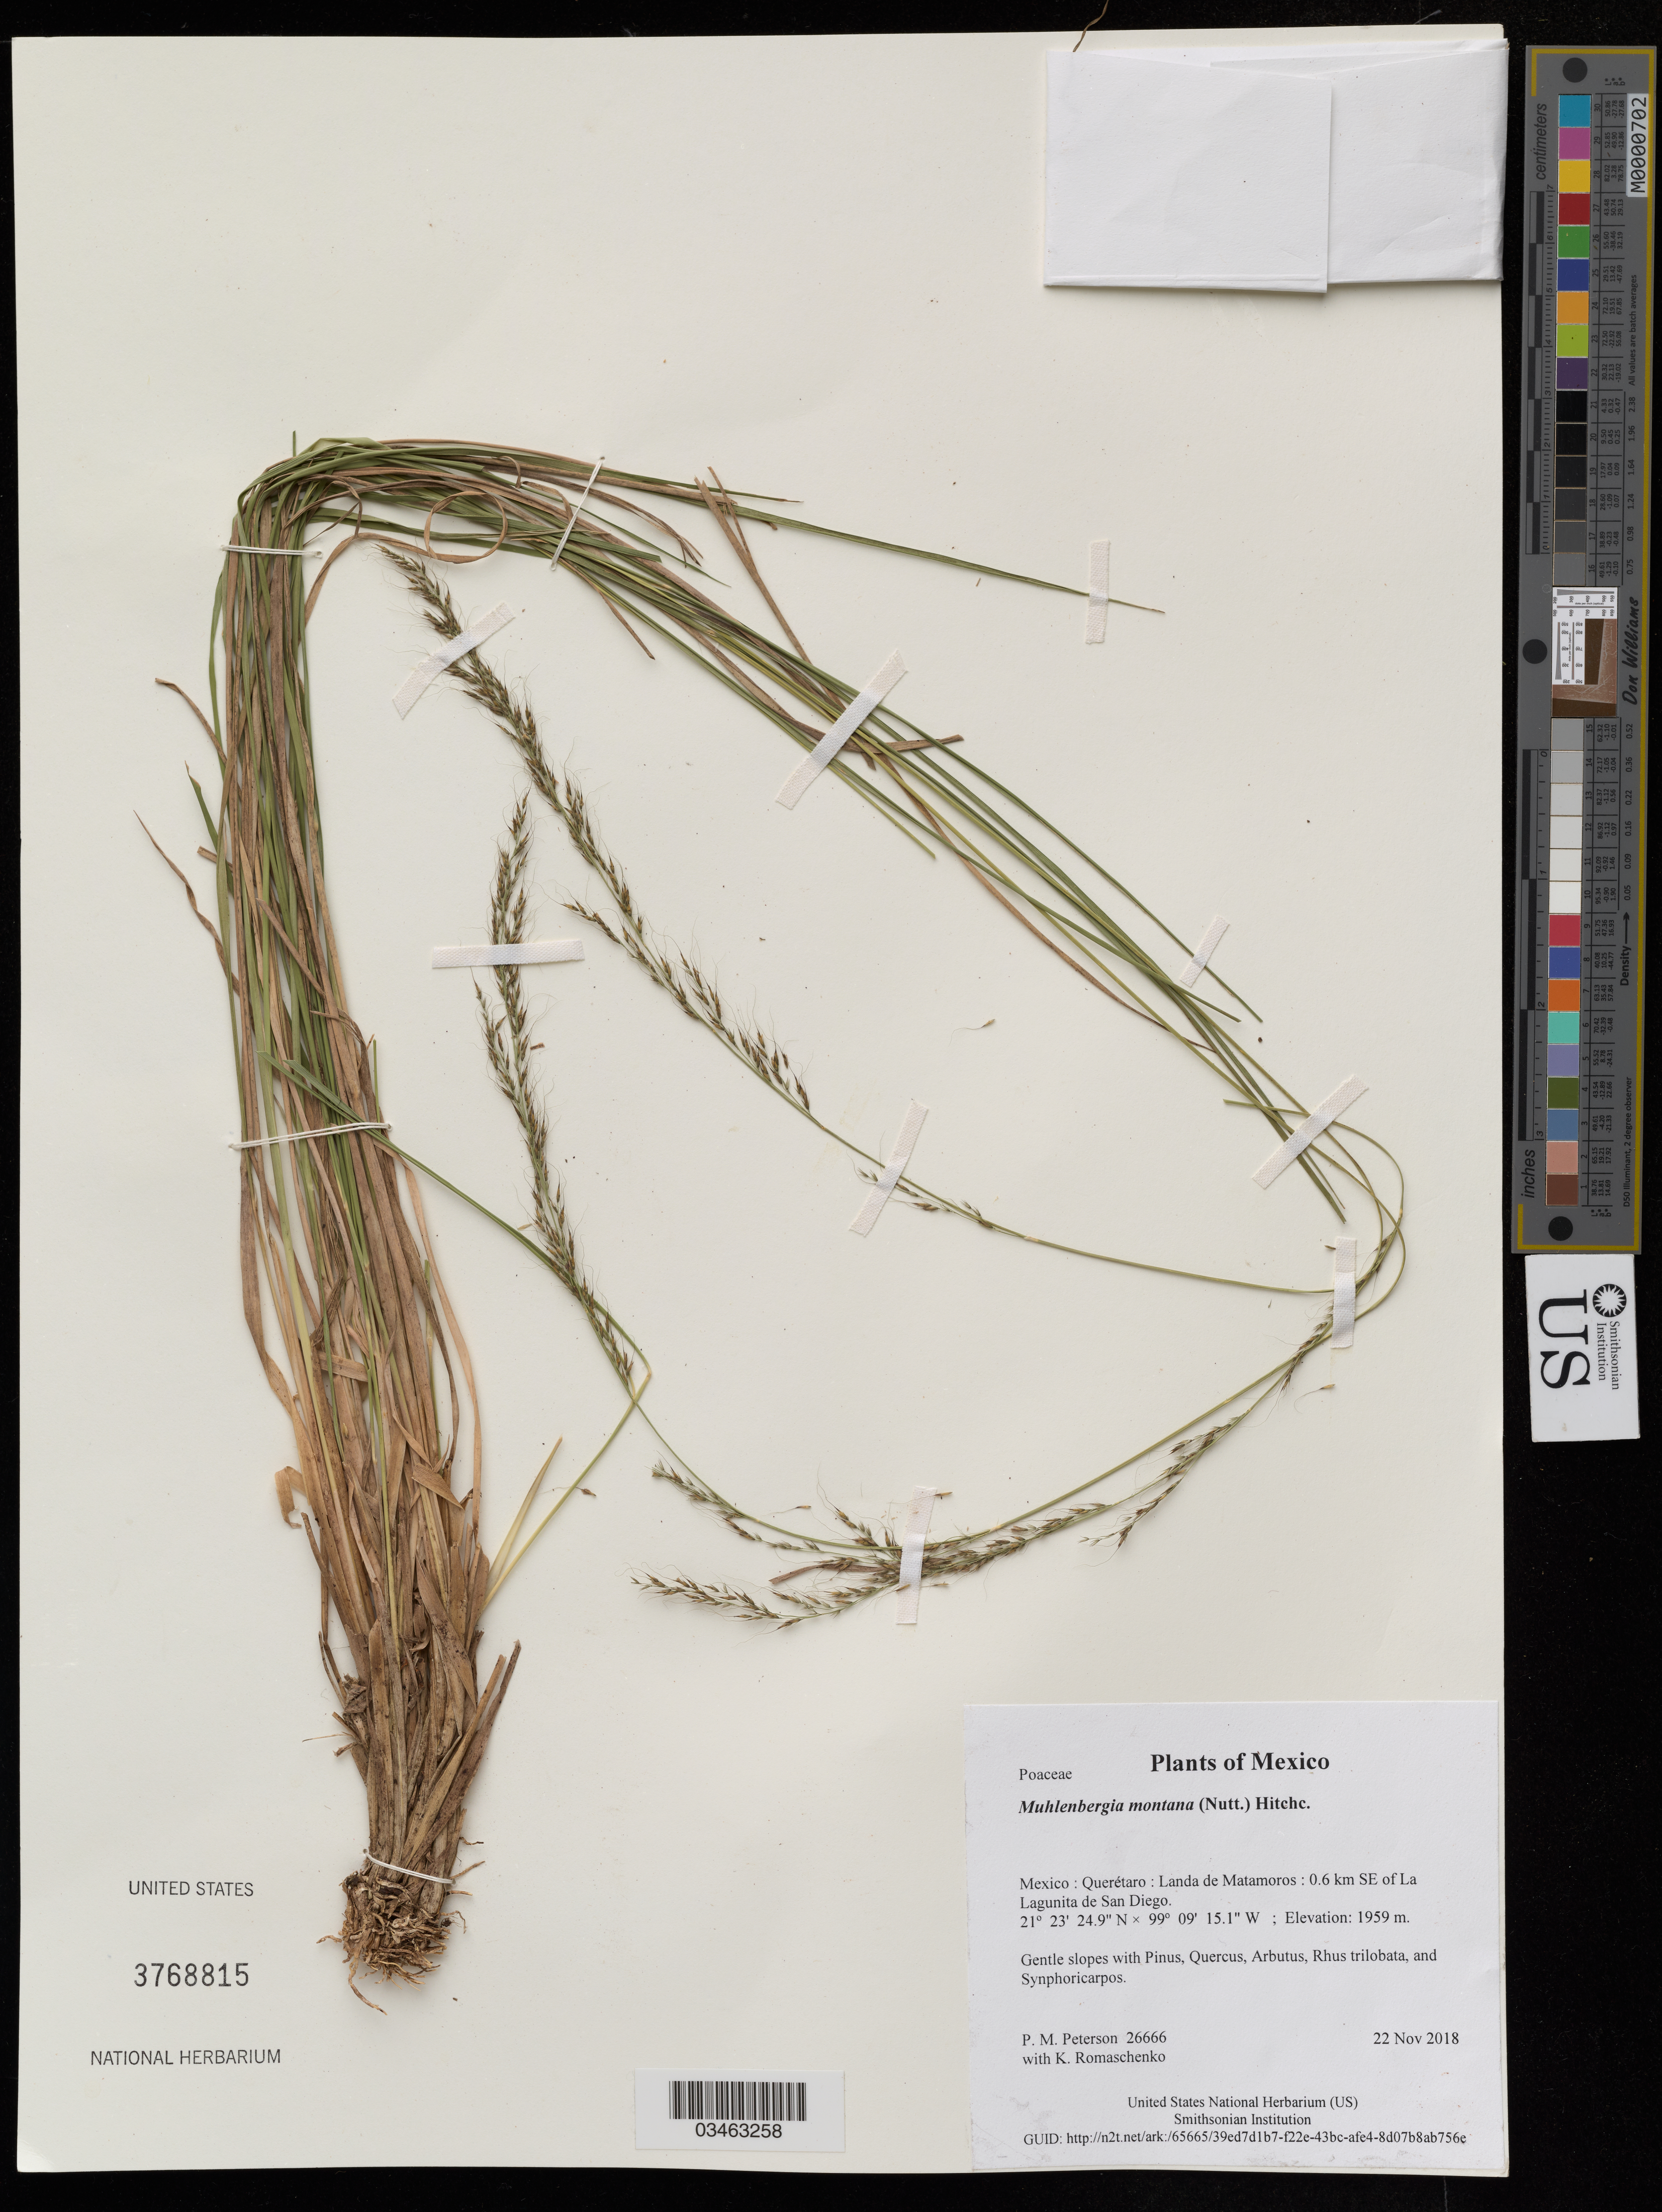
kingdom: Plantae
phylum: Tracheophyta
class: Liliopsida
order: Poales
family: Poaceae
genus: Muhlenbergia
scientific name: Muhlenbergia montana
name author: (Nutt.) Hitchc.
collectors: P. M. Peterson & K. Romaschenko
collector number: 26666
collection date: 2018-11-22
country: Mexico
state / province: Querétaro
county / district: Landa de Matamoros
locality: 0.6 km SE of La Lagunita de San Diego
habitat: Gentle slopes with Pinus, Quercus, Arbutus, Rhus trilobata, and Synphoricarpos.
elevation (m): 1959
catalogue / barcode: US 3768815